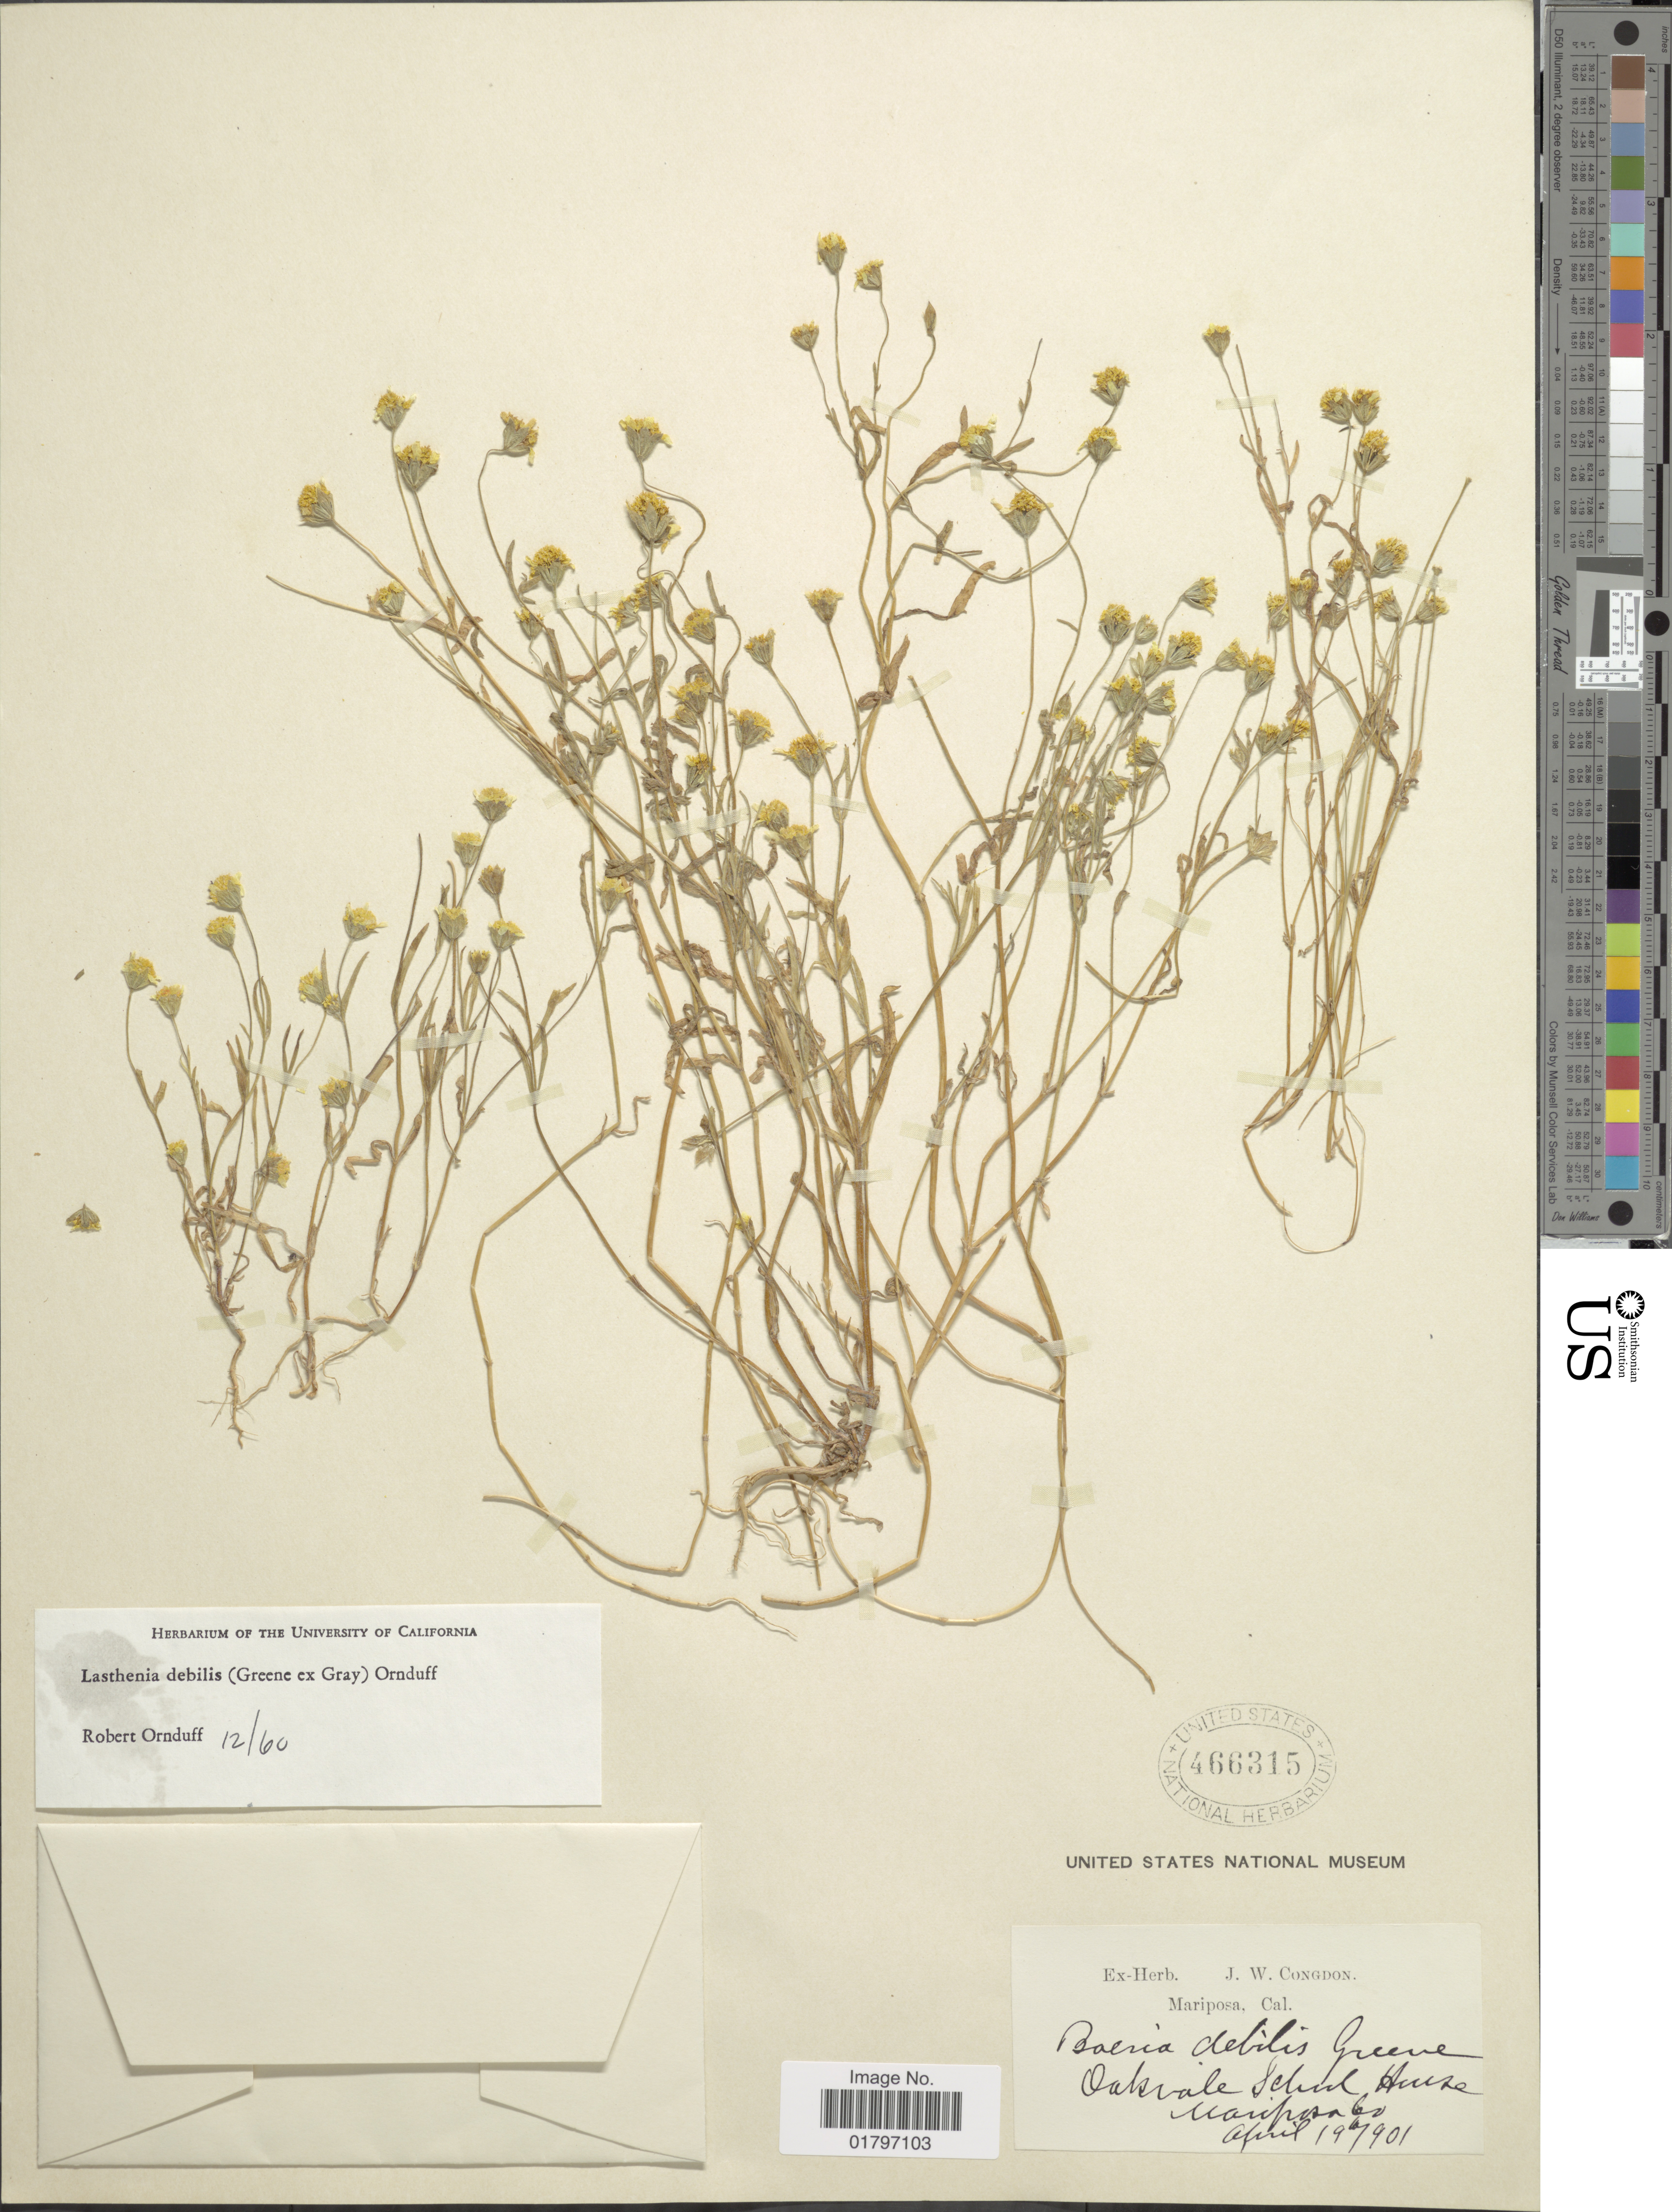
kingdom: Plantae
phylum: Tracheophyta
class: Magnoliopsida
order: Asterales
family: Asteraceae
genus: Lasthenia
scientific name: Lasthenia debilis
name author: (Greene ex A. Gray) Ornduff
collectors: ex herb. J. W. Congdon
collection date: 1901-04-19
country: United States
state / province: California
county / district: Mariposa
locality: Oakvale School House, Mariposa Co.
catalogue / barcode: US 466315